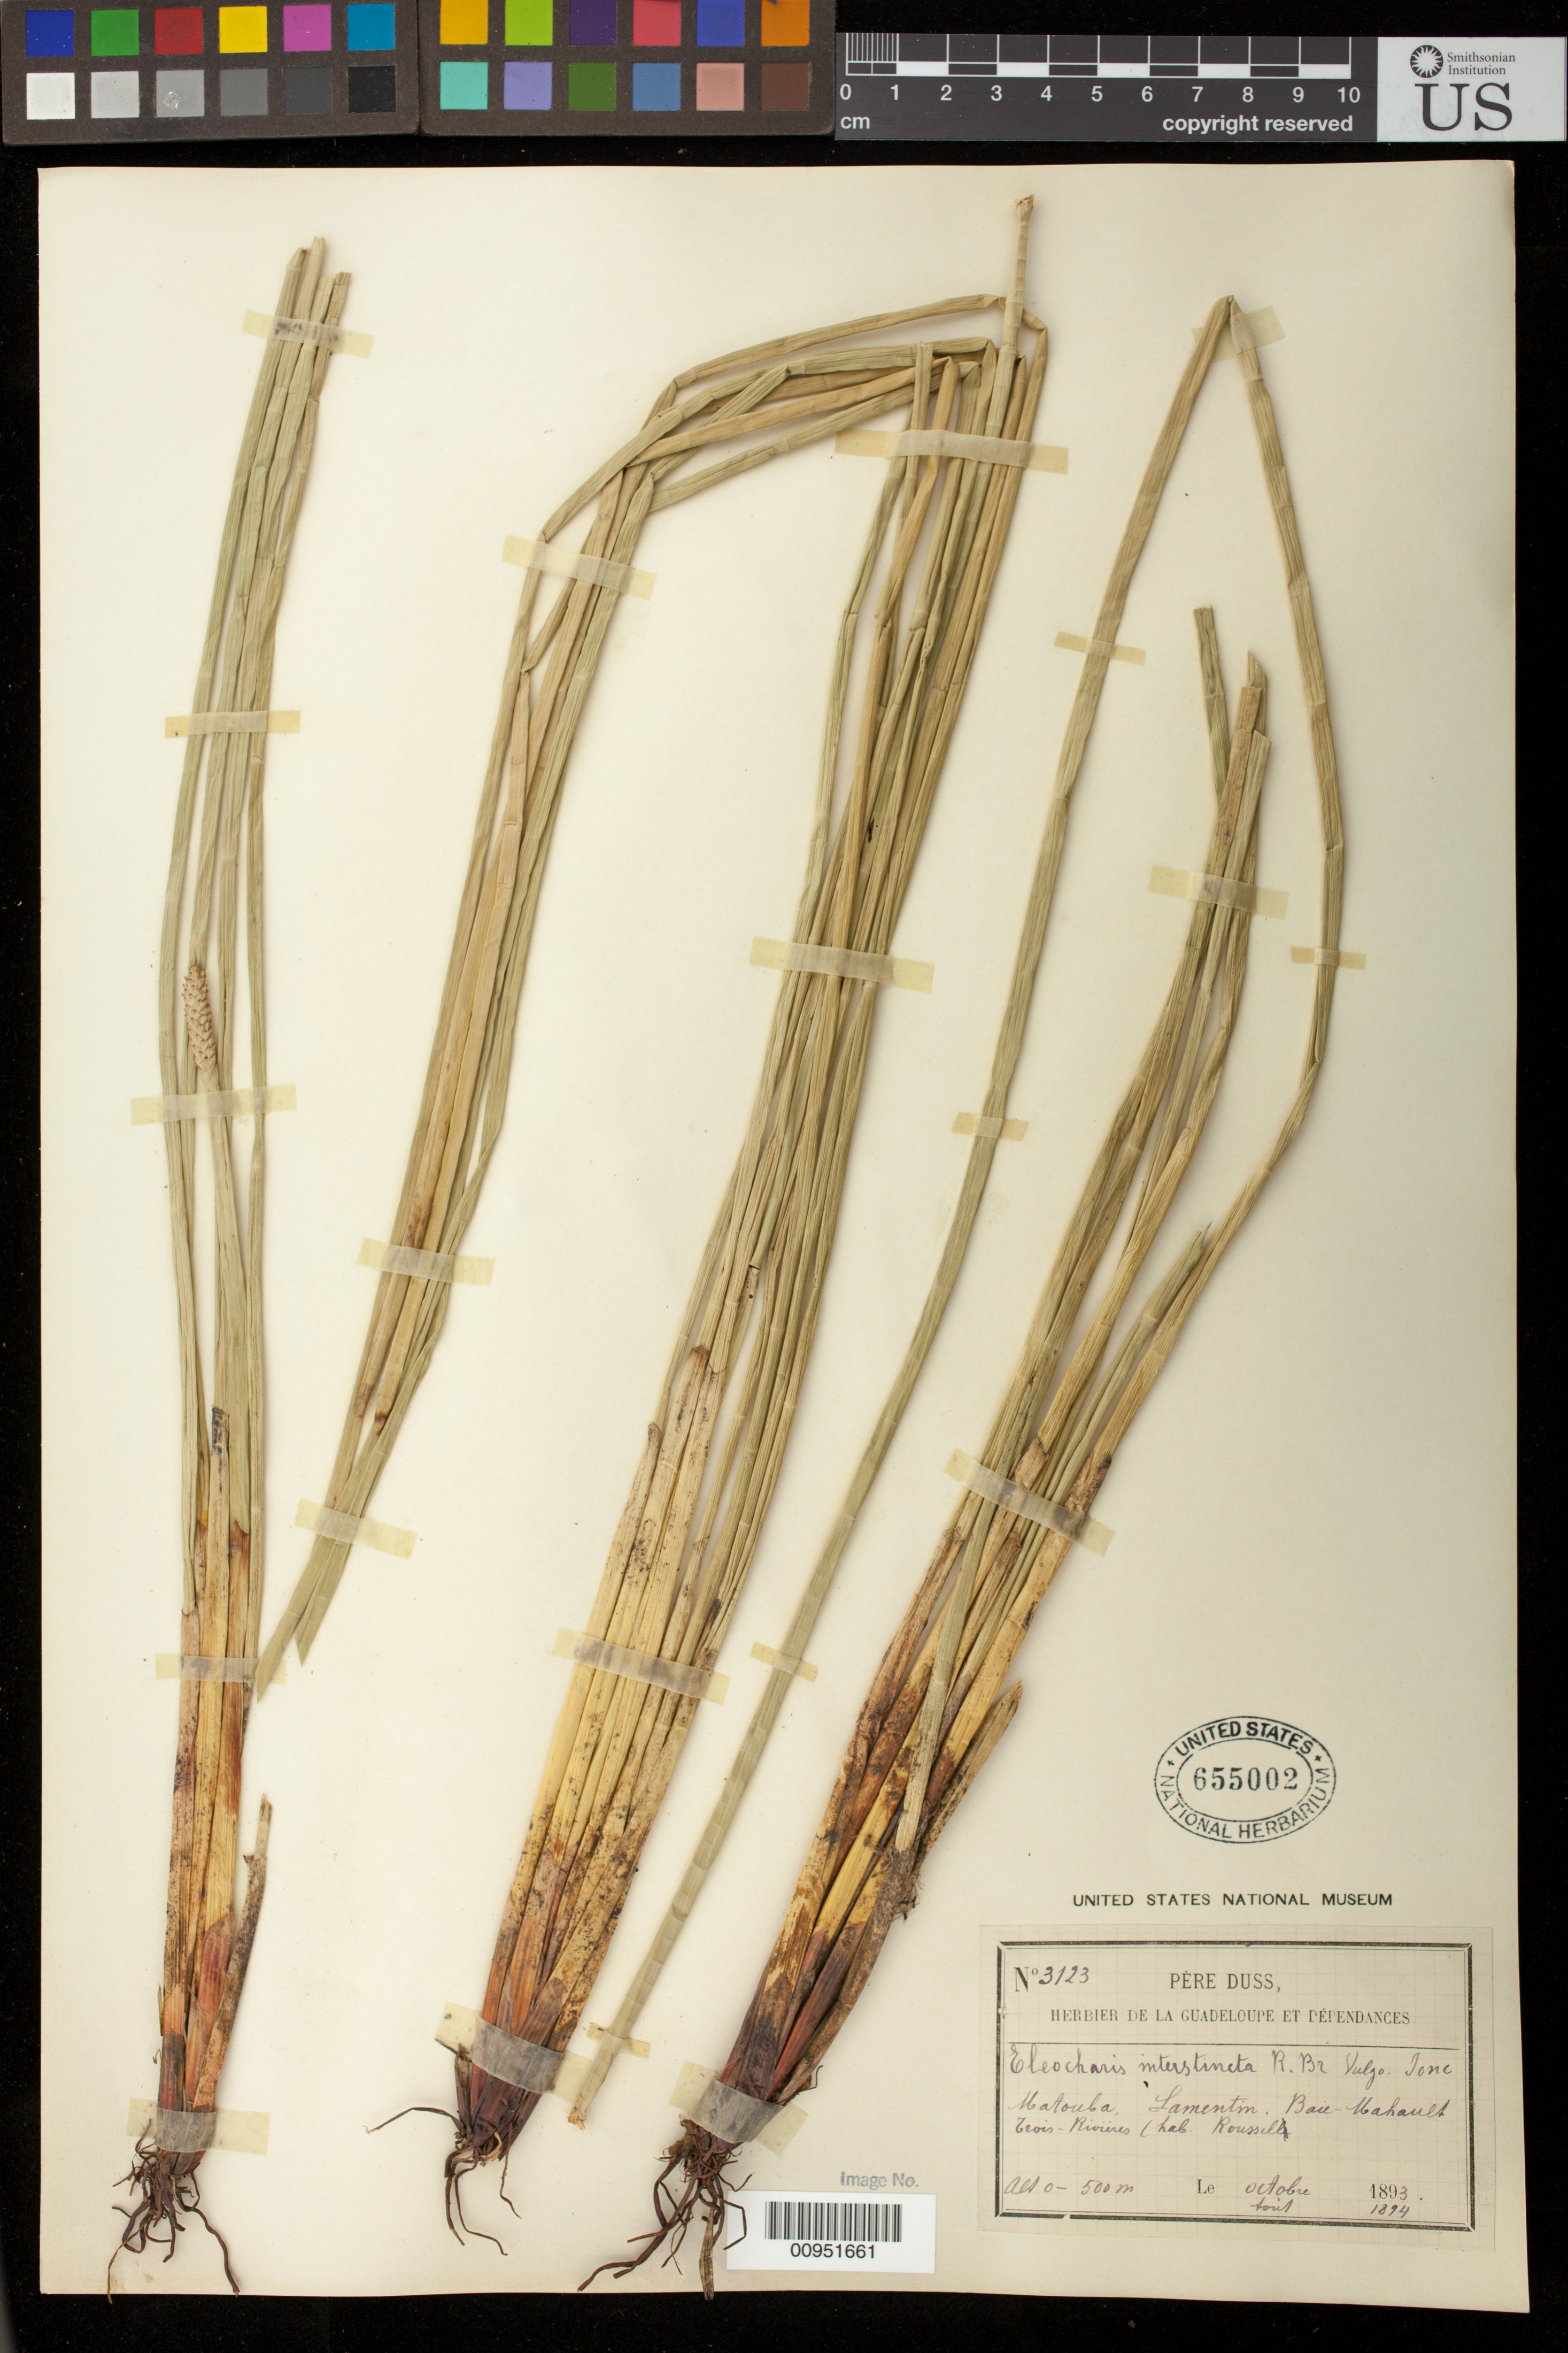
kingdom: Plantae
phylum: Tracheophyta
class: Liliopsida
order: Poales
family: Cyperaceae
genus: Eleocharis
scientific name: Eleocharis interstincta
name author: (Vahl) Roem. & Schult.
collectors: Père Duss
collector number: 3123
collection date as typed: Oct 1893 to -- Aug 1894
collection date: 1893-10/1894-08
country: Guadeloupe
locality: Matouba, Lamentin, Baie-Mahault, Trois-Rivieres, (Lab. Roussille)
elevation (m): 0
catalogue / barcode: US 655002